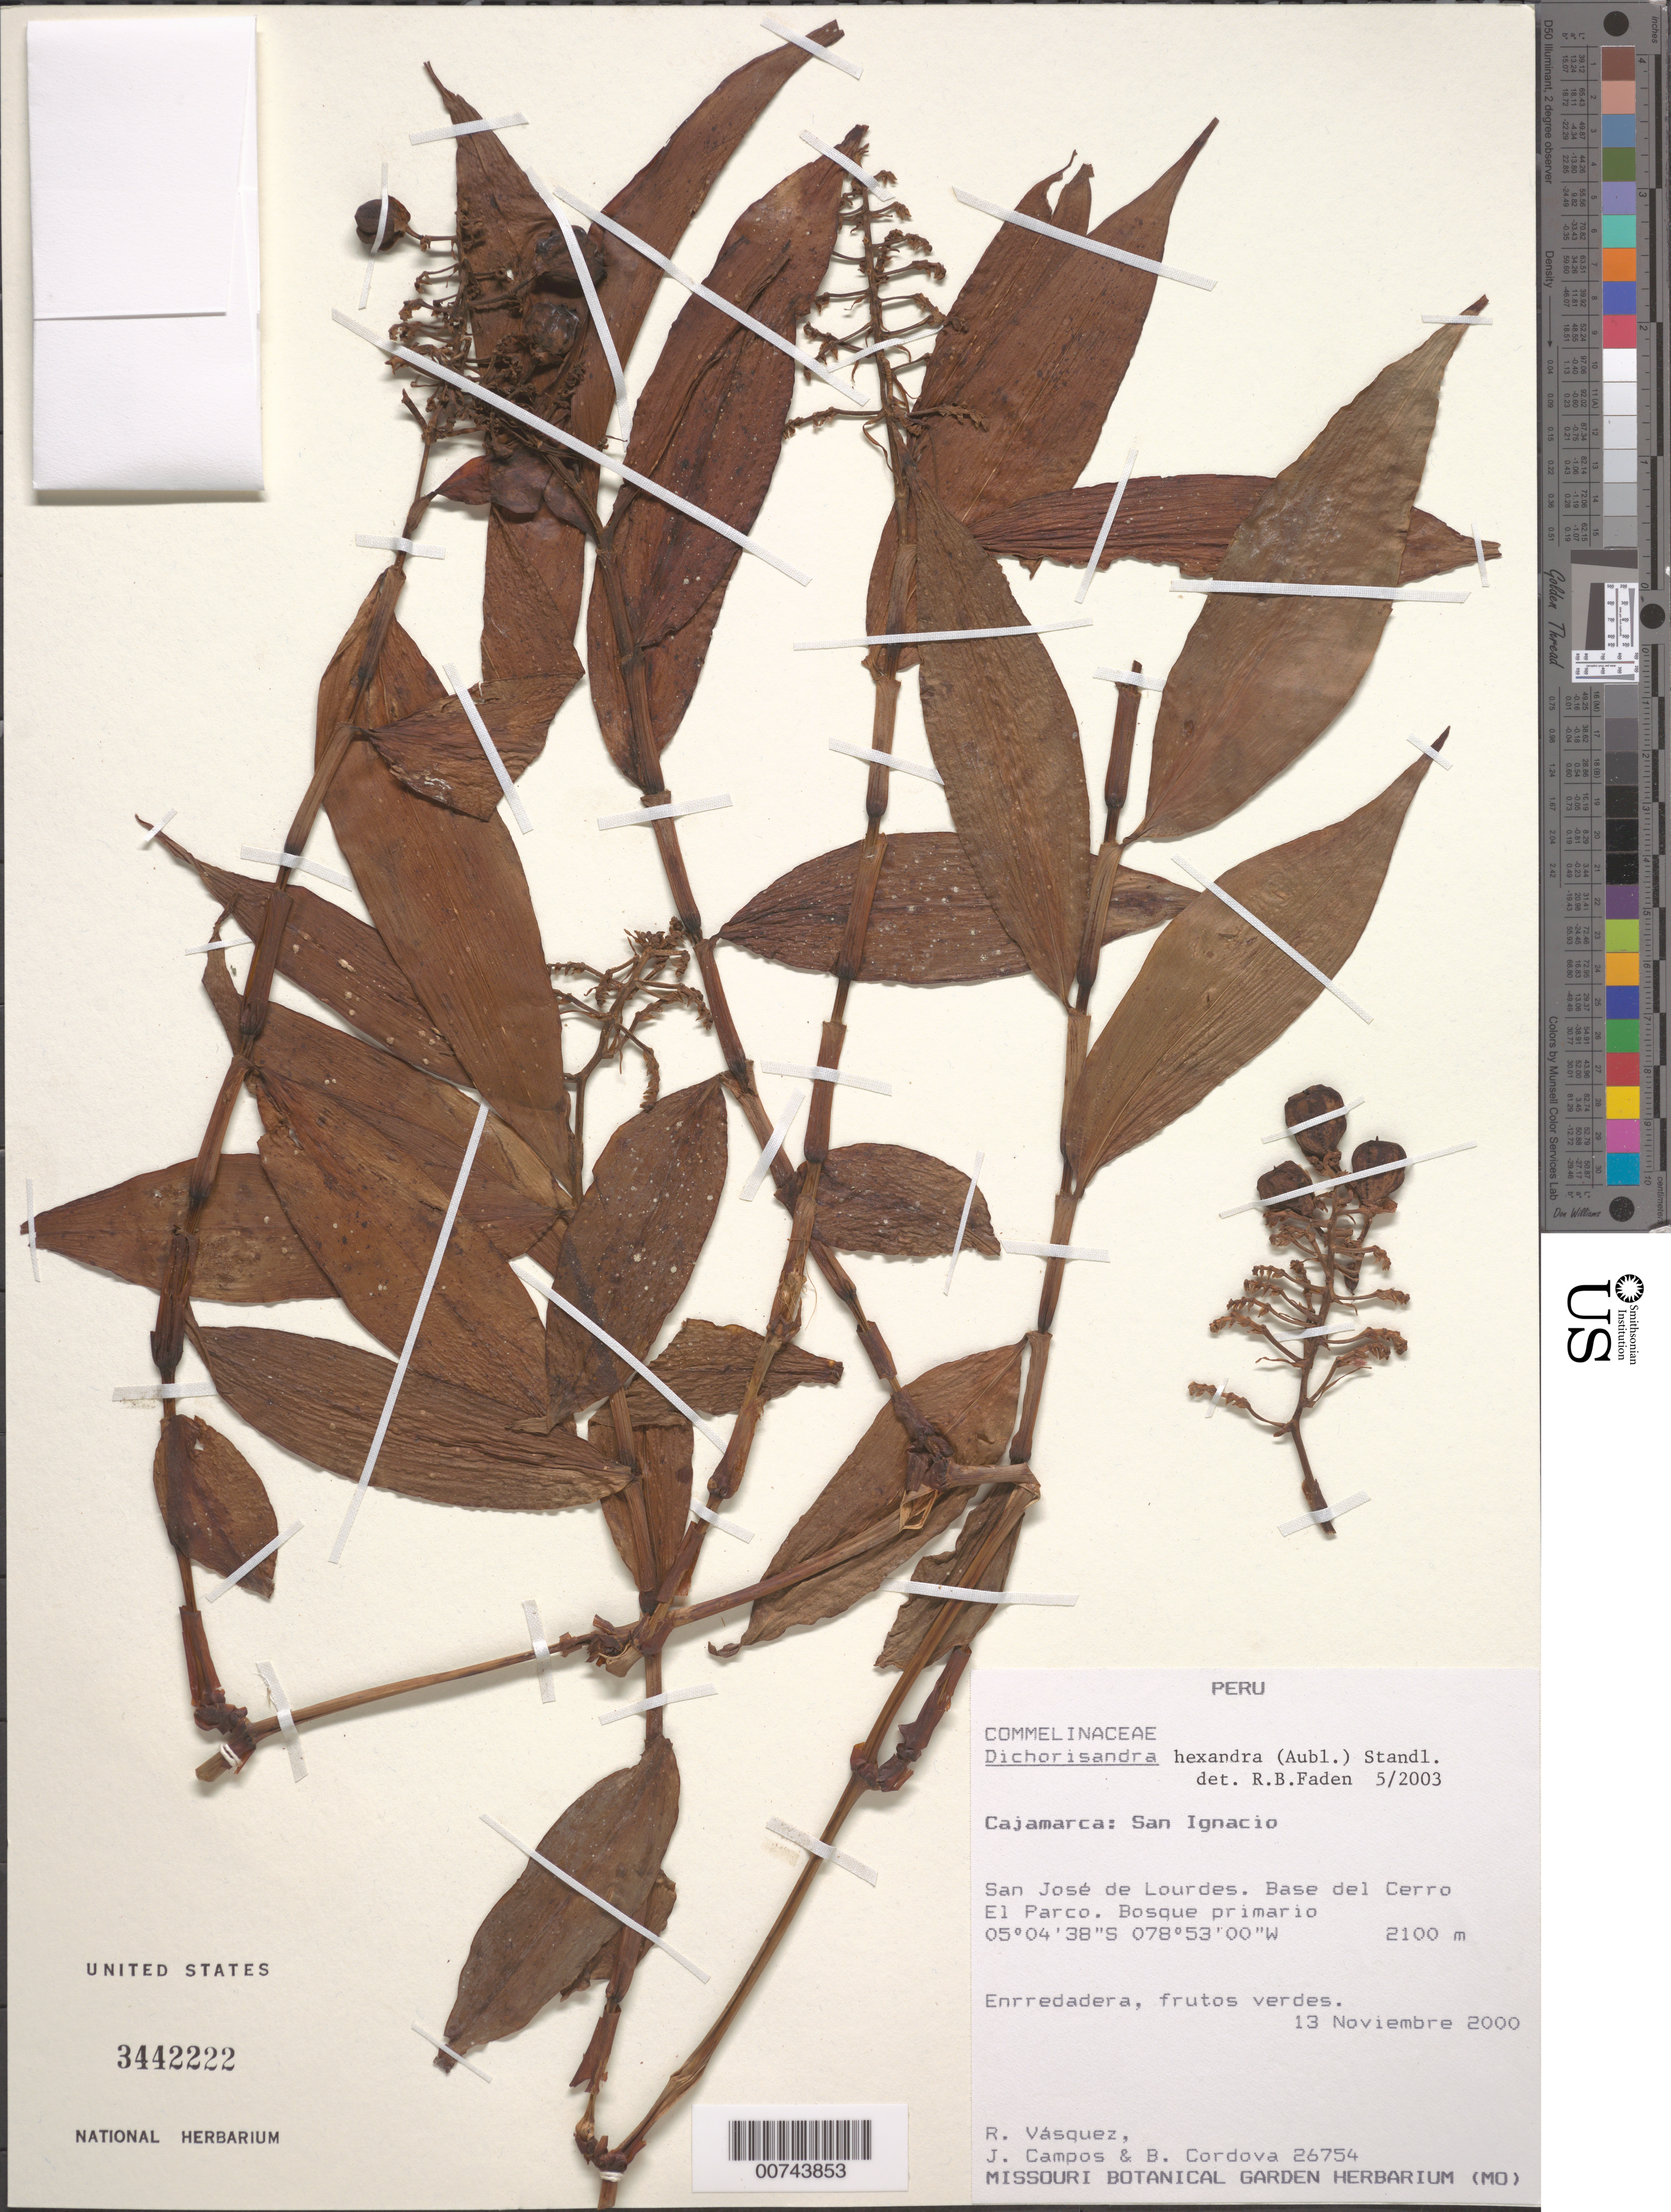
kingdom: Plantae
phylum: Tracheophyta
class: Liliopsida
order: Commelinales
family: Commelinaceae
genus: Dichorisandra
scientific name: Dichorisandra hexandra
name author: (Aubl.) Standl.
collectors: R. Vásquez, J. Campos & B. Cordova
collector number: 26754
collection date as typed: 13 Nov 2000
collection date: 2000-11-13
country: Peru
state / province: Cajamarca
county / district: San Ignacio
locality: San José de Lourdes, base del Cerro El Parco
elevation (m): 2100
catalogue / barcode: US 3442222